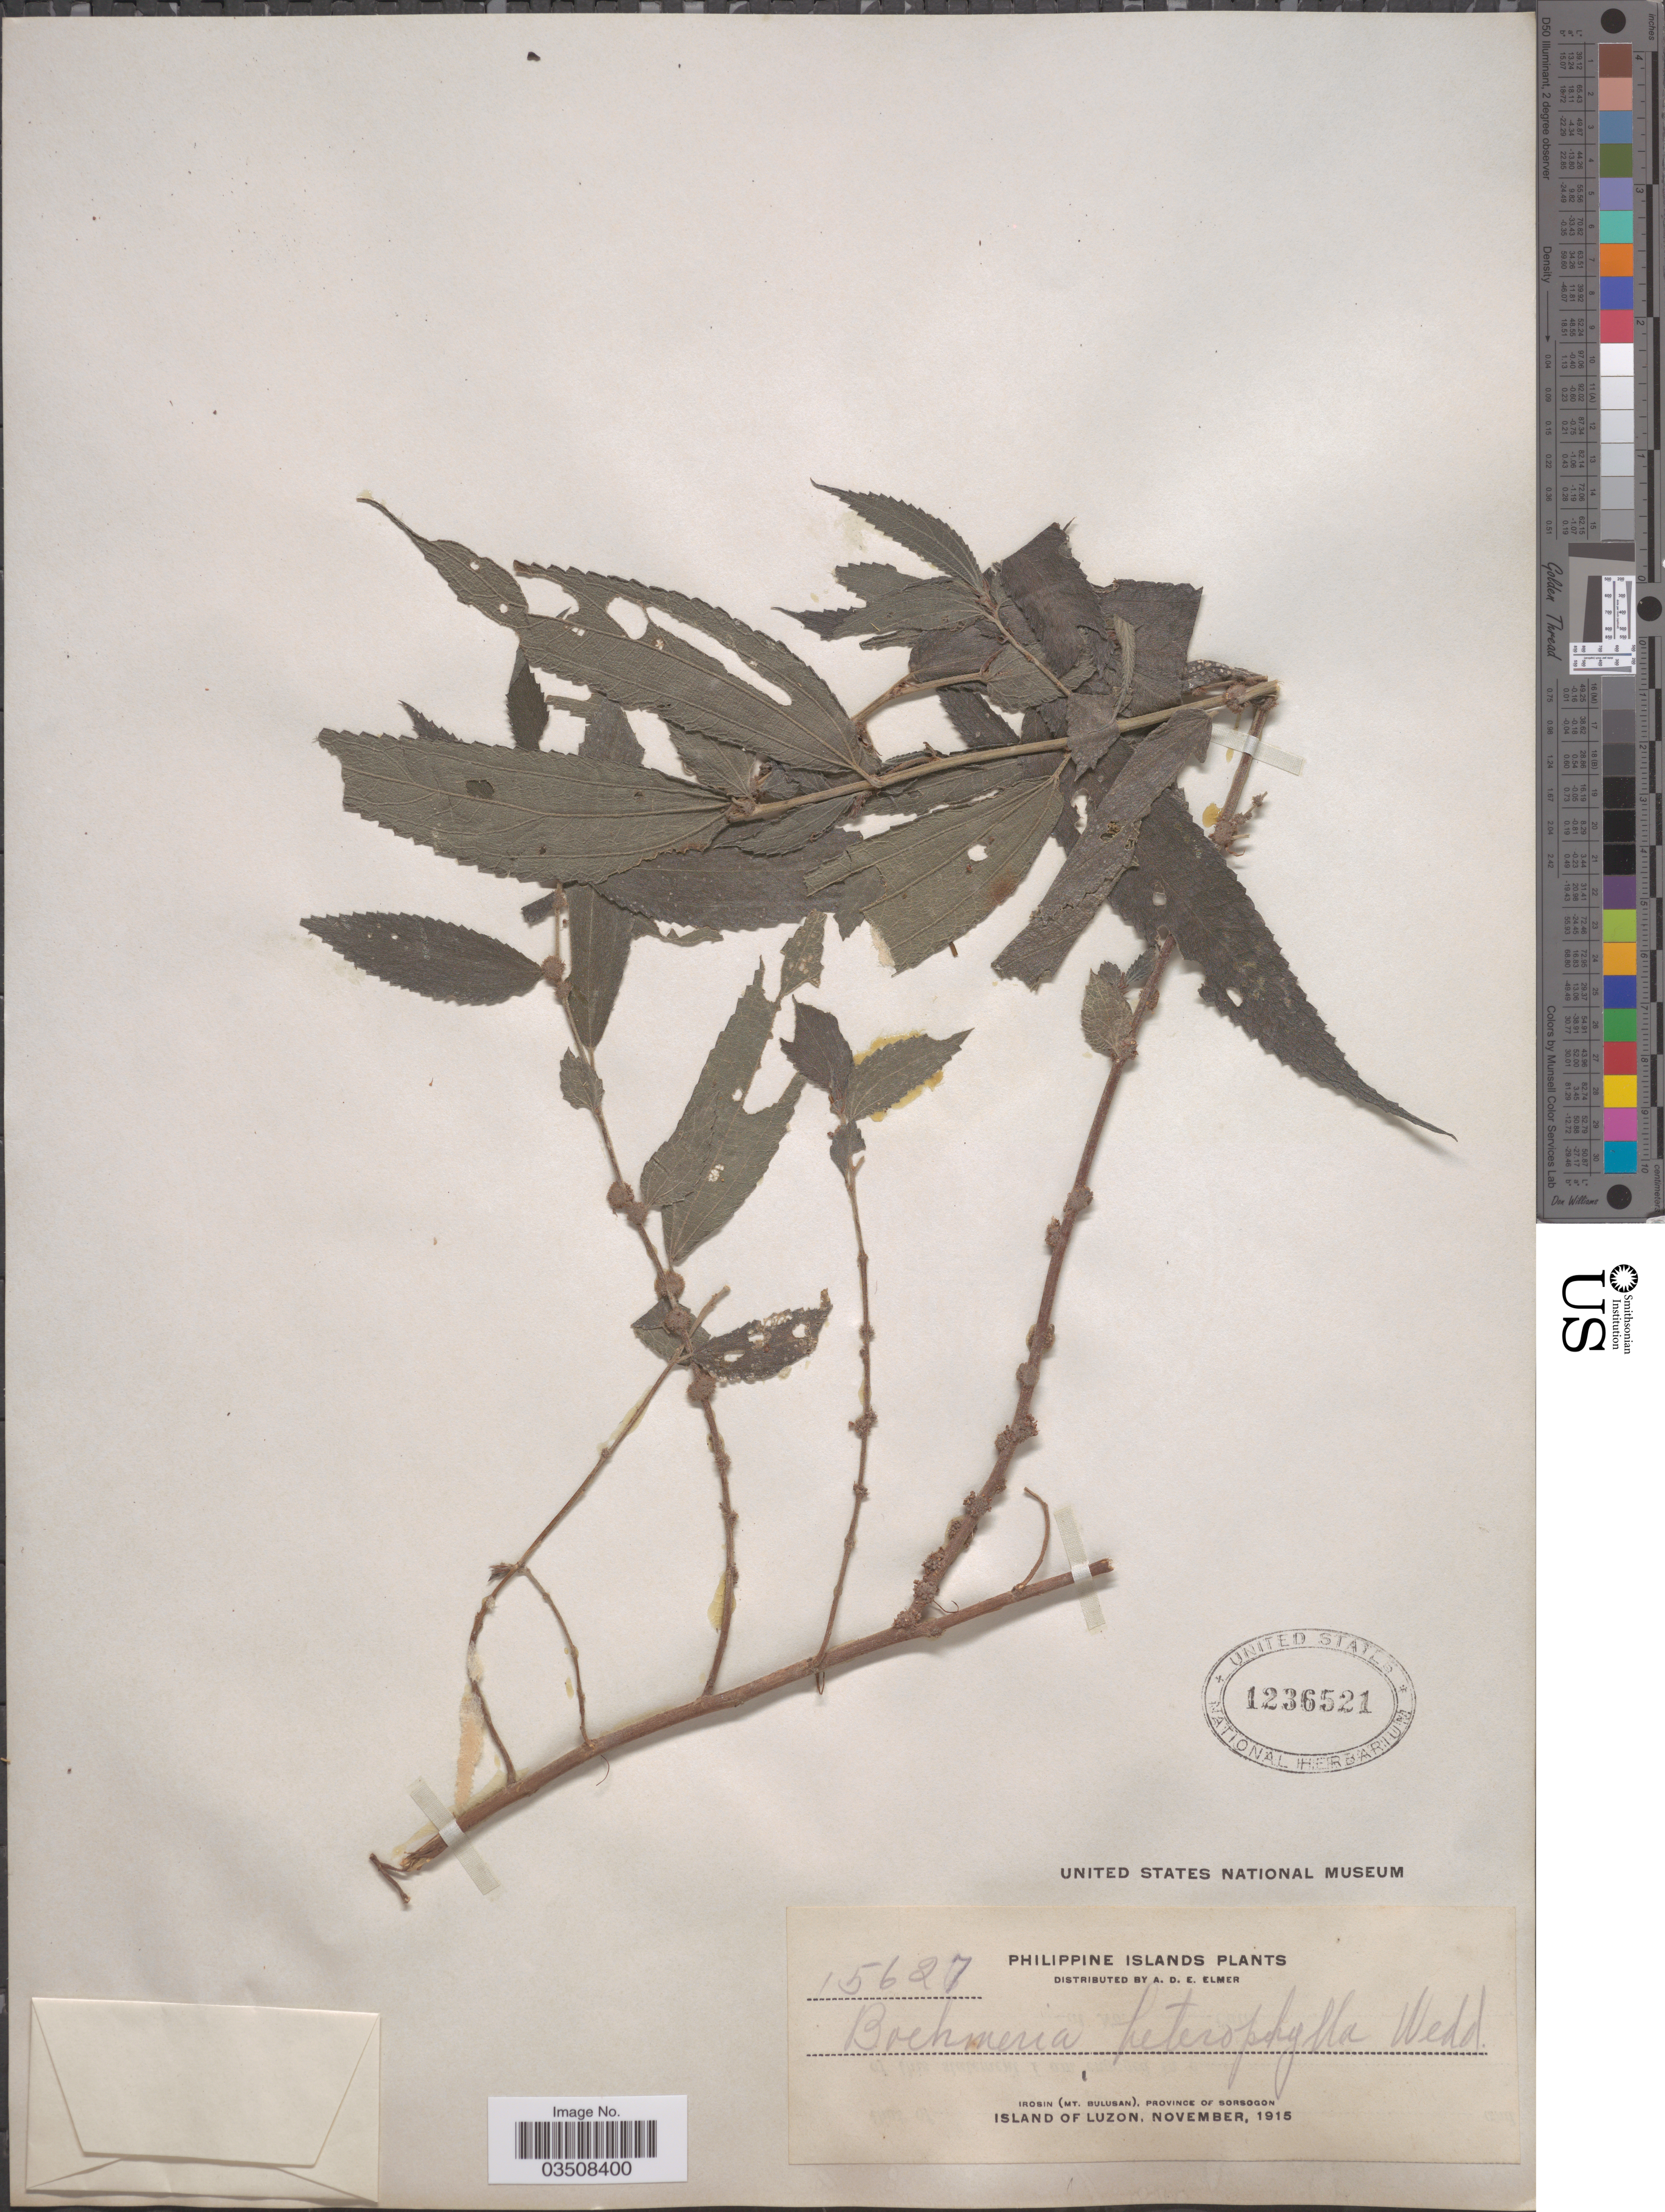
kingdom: Plantae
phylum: Tracheophyta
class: Magnoliopsida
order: Rosales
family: Urticaceae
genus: Boehmeria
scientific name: Boehmeria heterophylla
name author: Blume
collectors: A. D. E. Elmer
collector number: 15627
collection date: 1915-11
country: Philippines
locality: Philippine Islands. Irosin (Mt. Bulusan), Province of Sorsogon. Island of Luzon.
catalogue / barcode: US 1236521